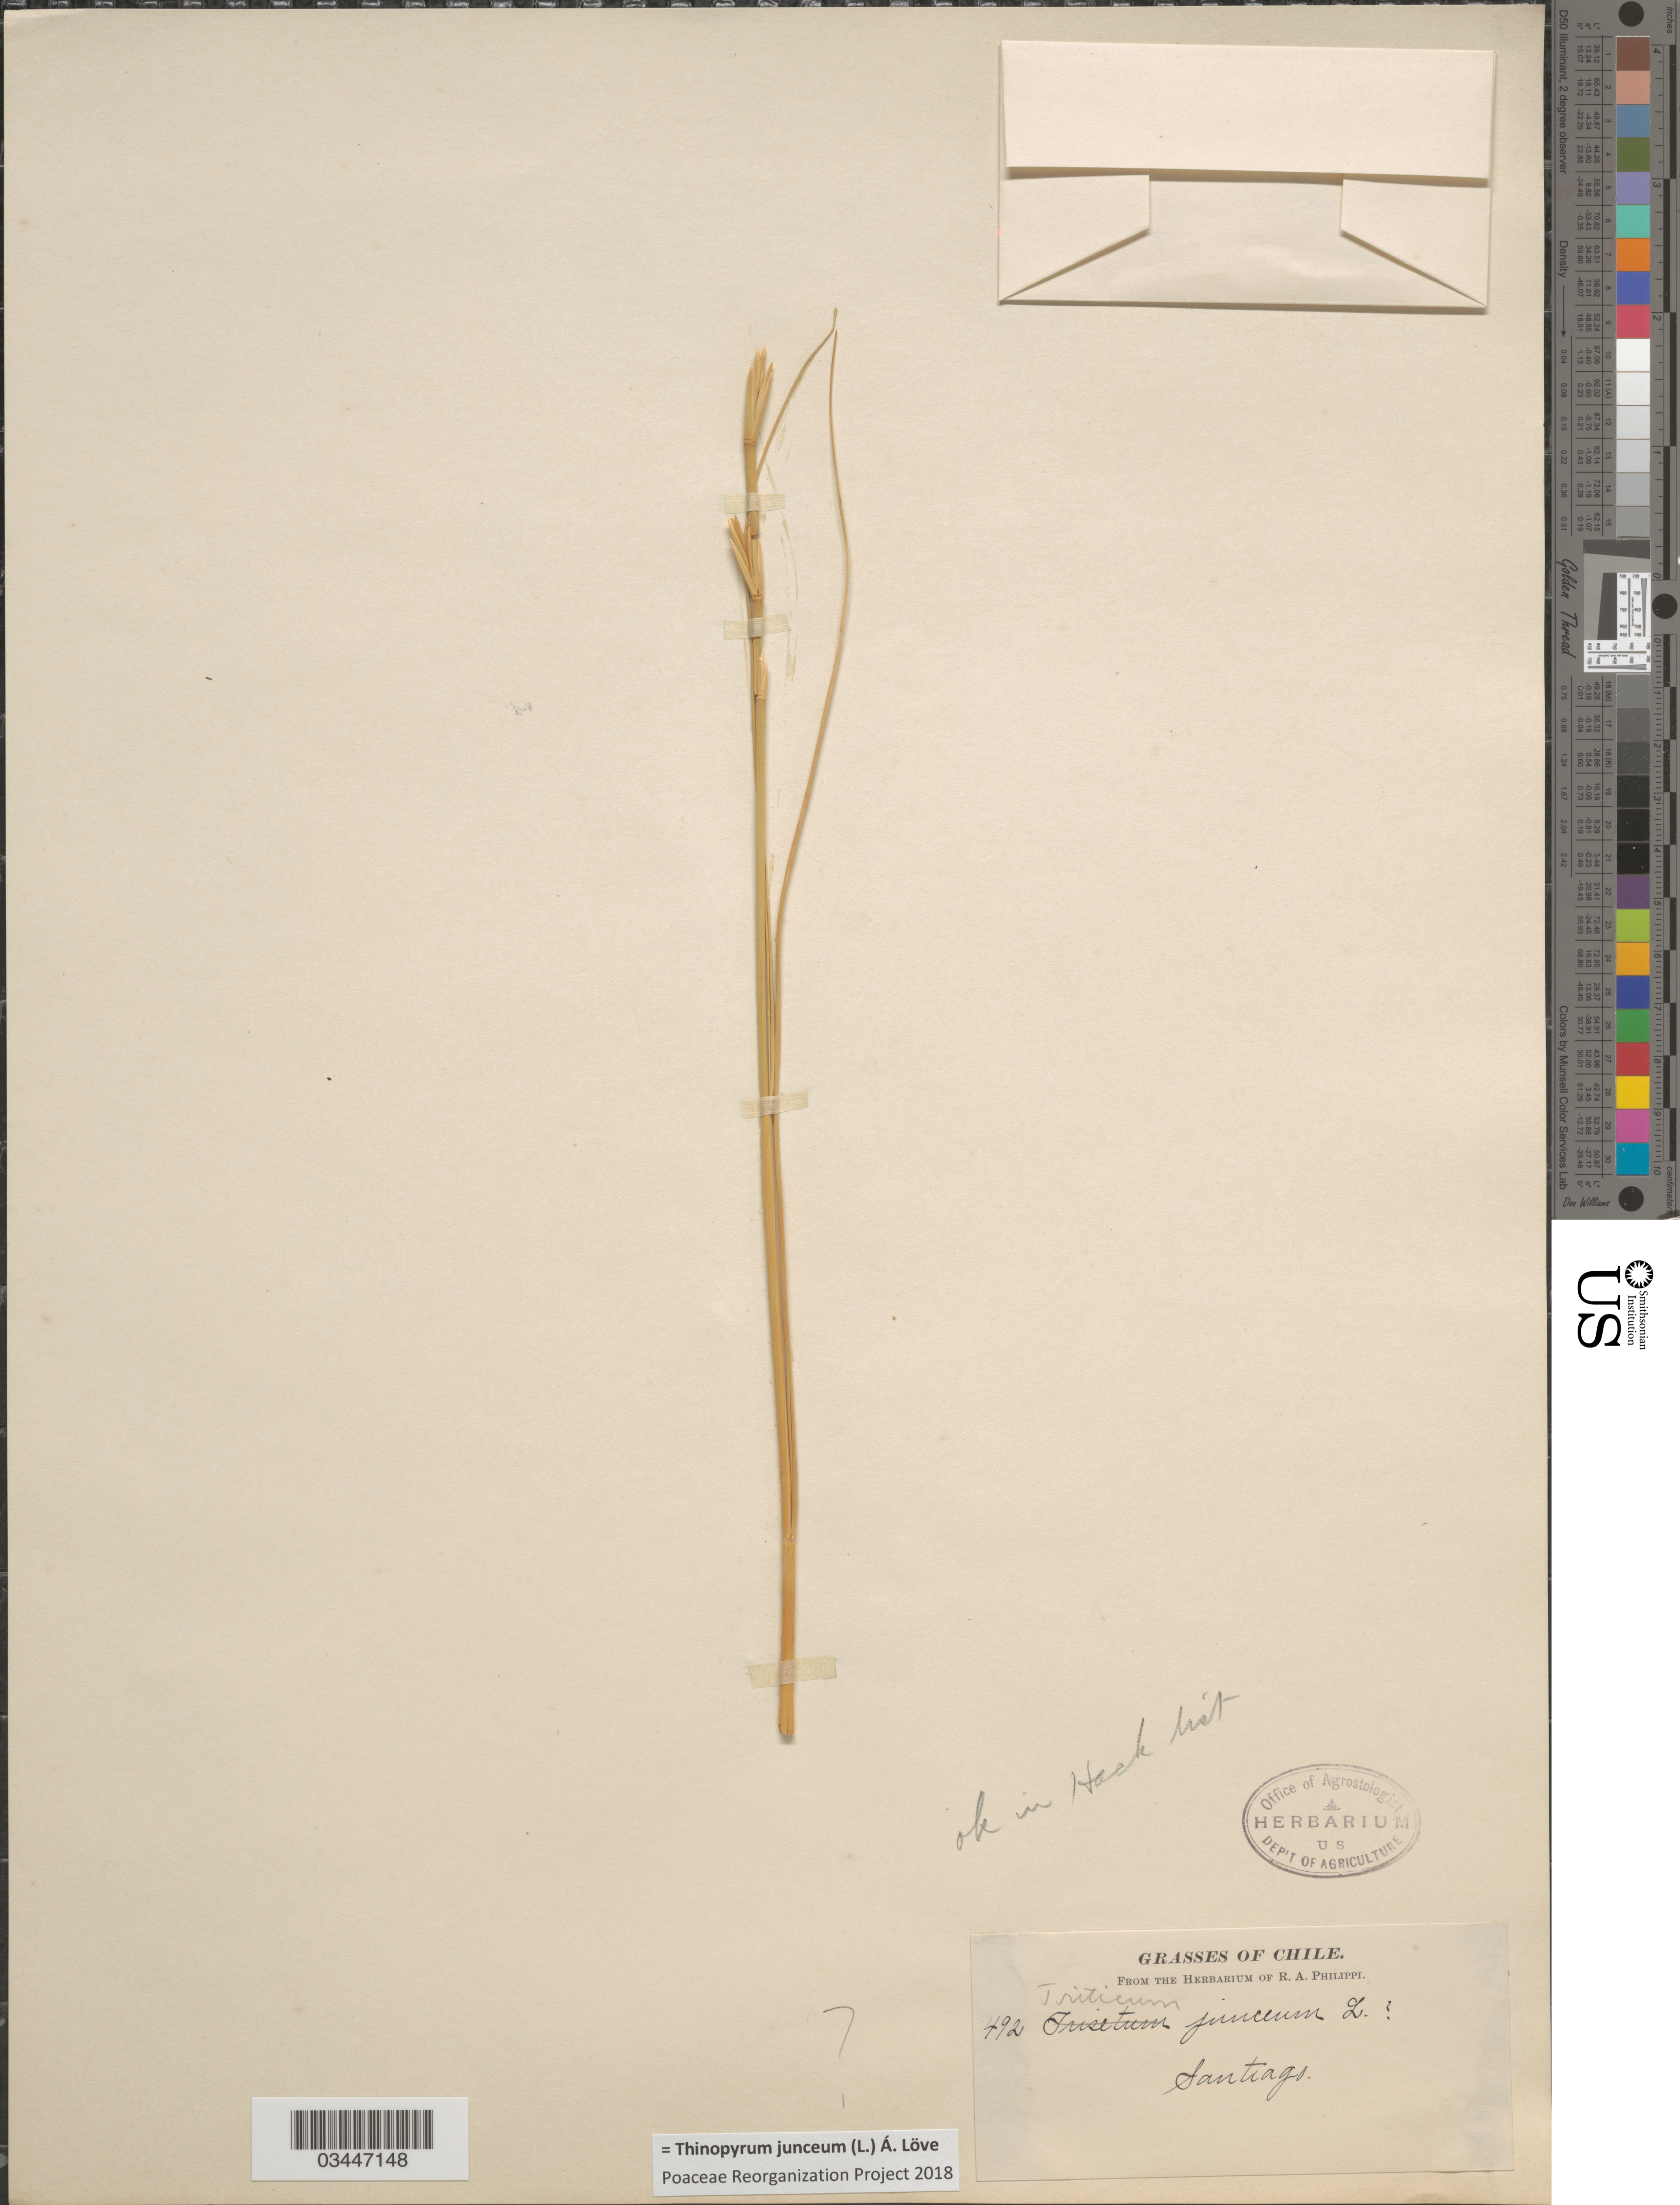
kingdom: Plantae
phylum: Tracheophyta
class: Liliopsida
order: Poales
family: Poaceae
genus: Thinopyrum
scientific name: Thinopyrum junceum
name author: (L.) Á. Löve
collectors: ex. herb. R.A. Philippi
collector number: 492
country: Chile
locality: Santiago.